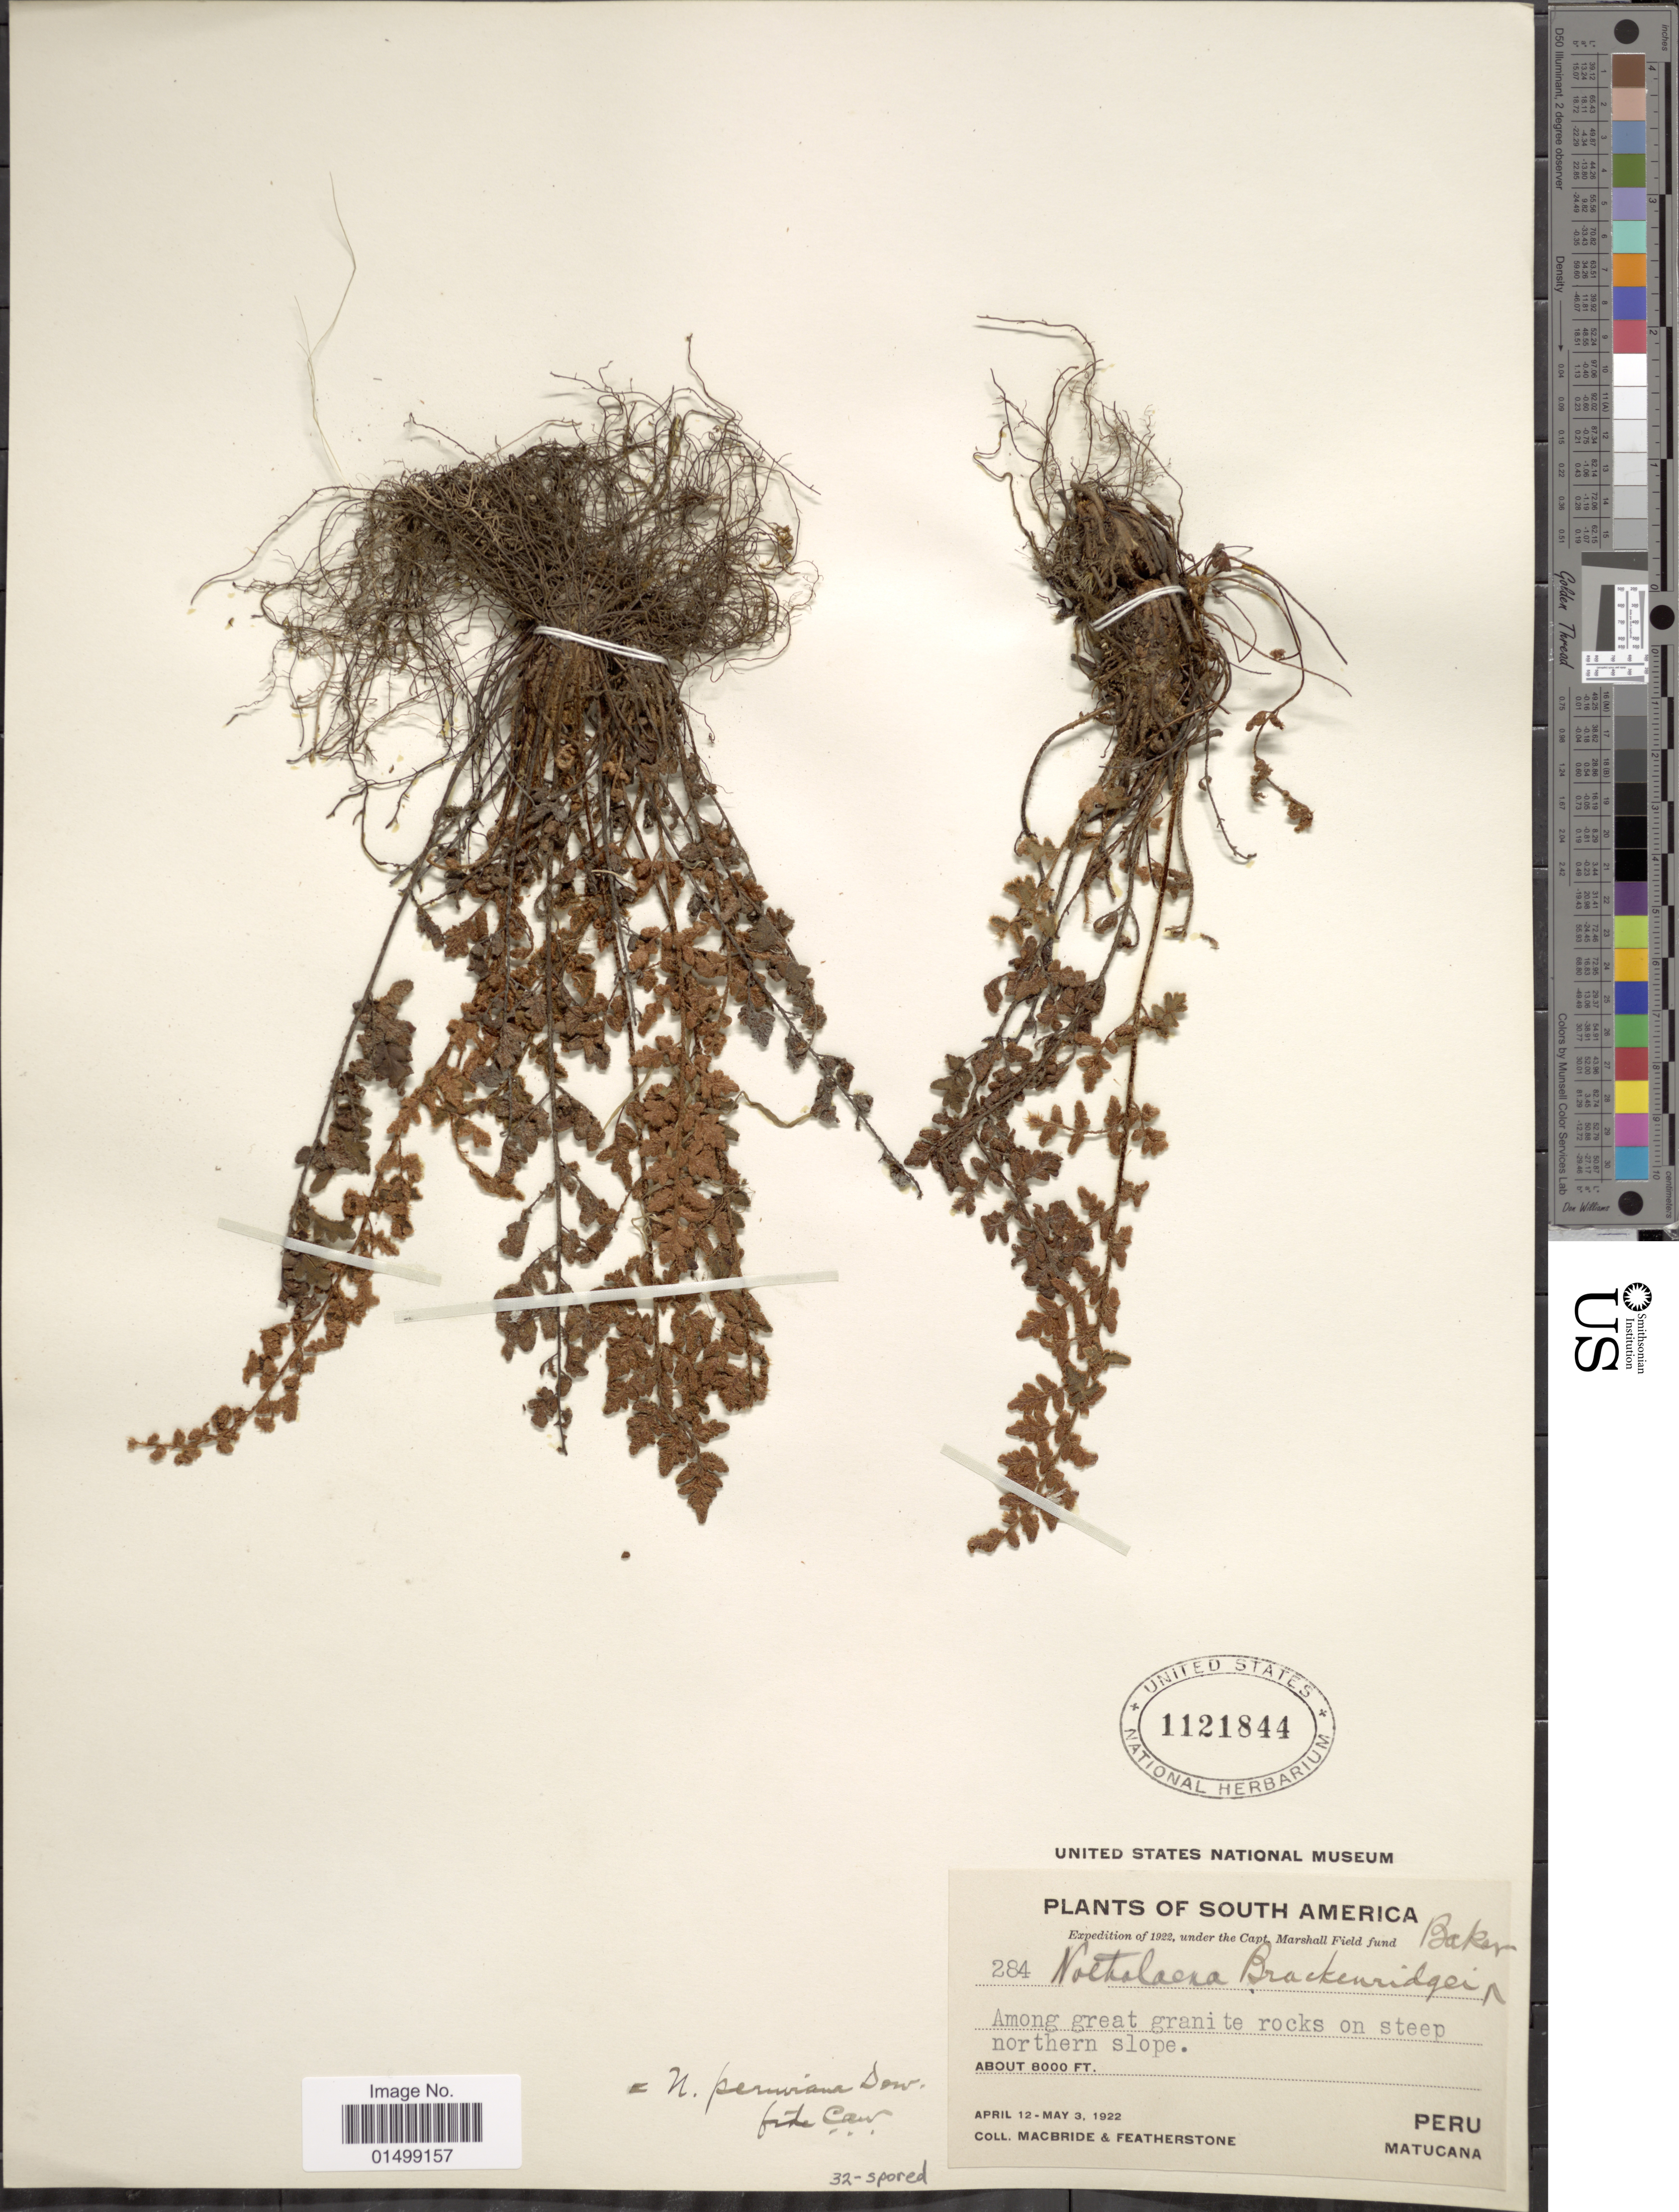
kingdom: Plantae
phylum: Tracheophyta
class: Polypodiopsida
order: Polypodiales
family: Pteridaceae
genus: Cheilanthes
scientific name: Cheilanthes peruviana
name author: (Desv.) T. Moore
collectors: Macbride, -- & -. Featherstone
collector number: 284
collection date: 1922-04-12/1922-05-03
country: Peru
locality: Matucana, among great granite rocks on steep northern slope.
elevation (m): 2438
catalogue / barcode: US 1121844